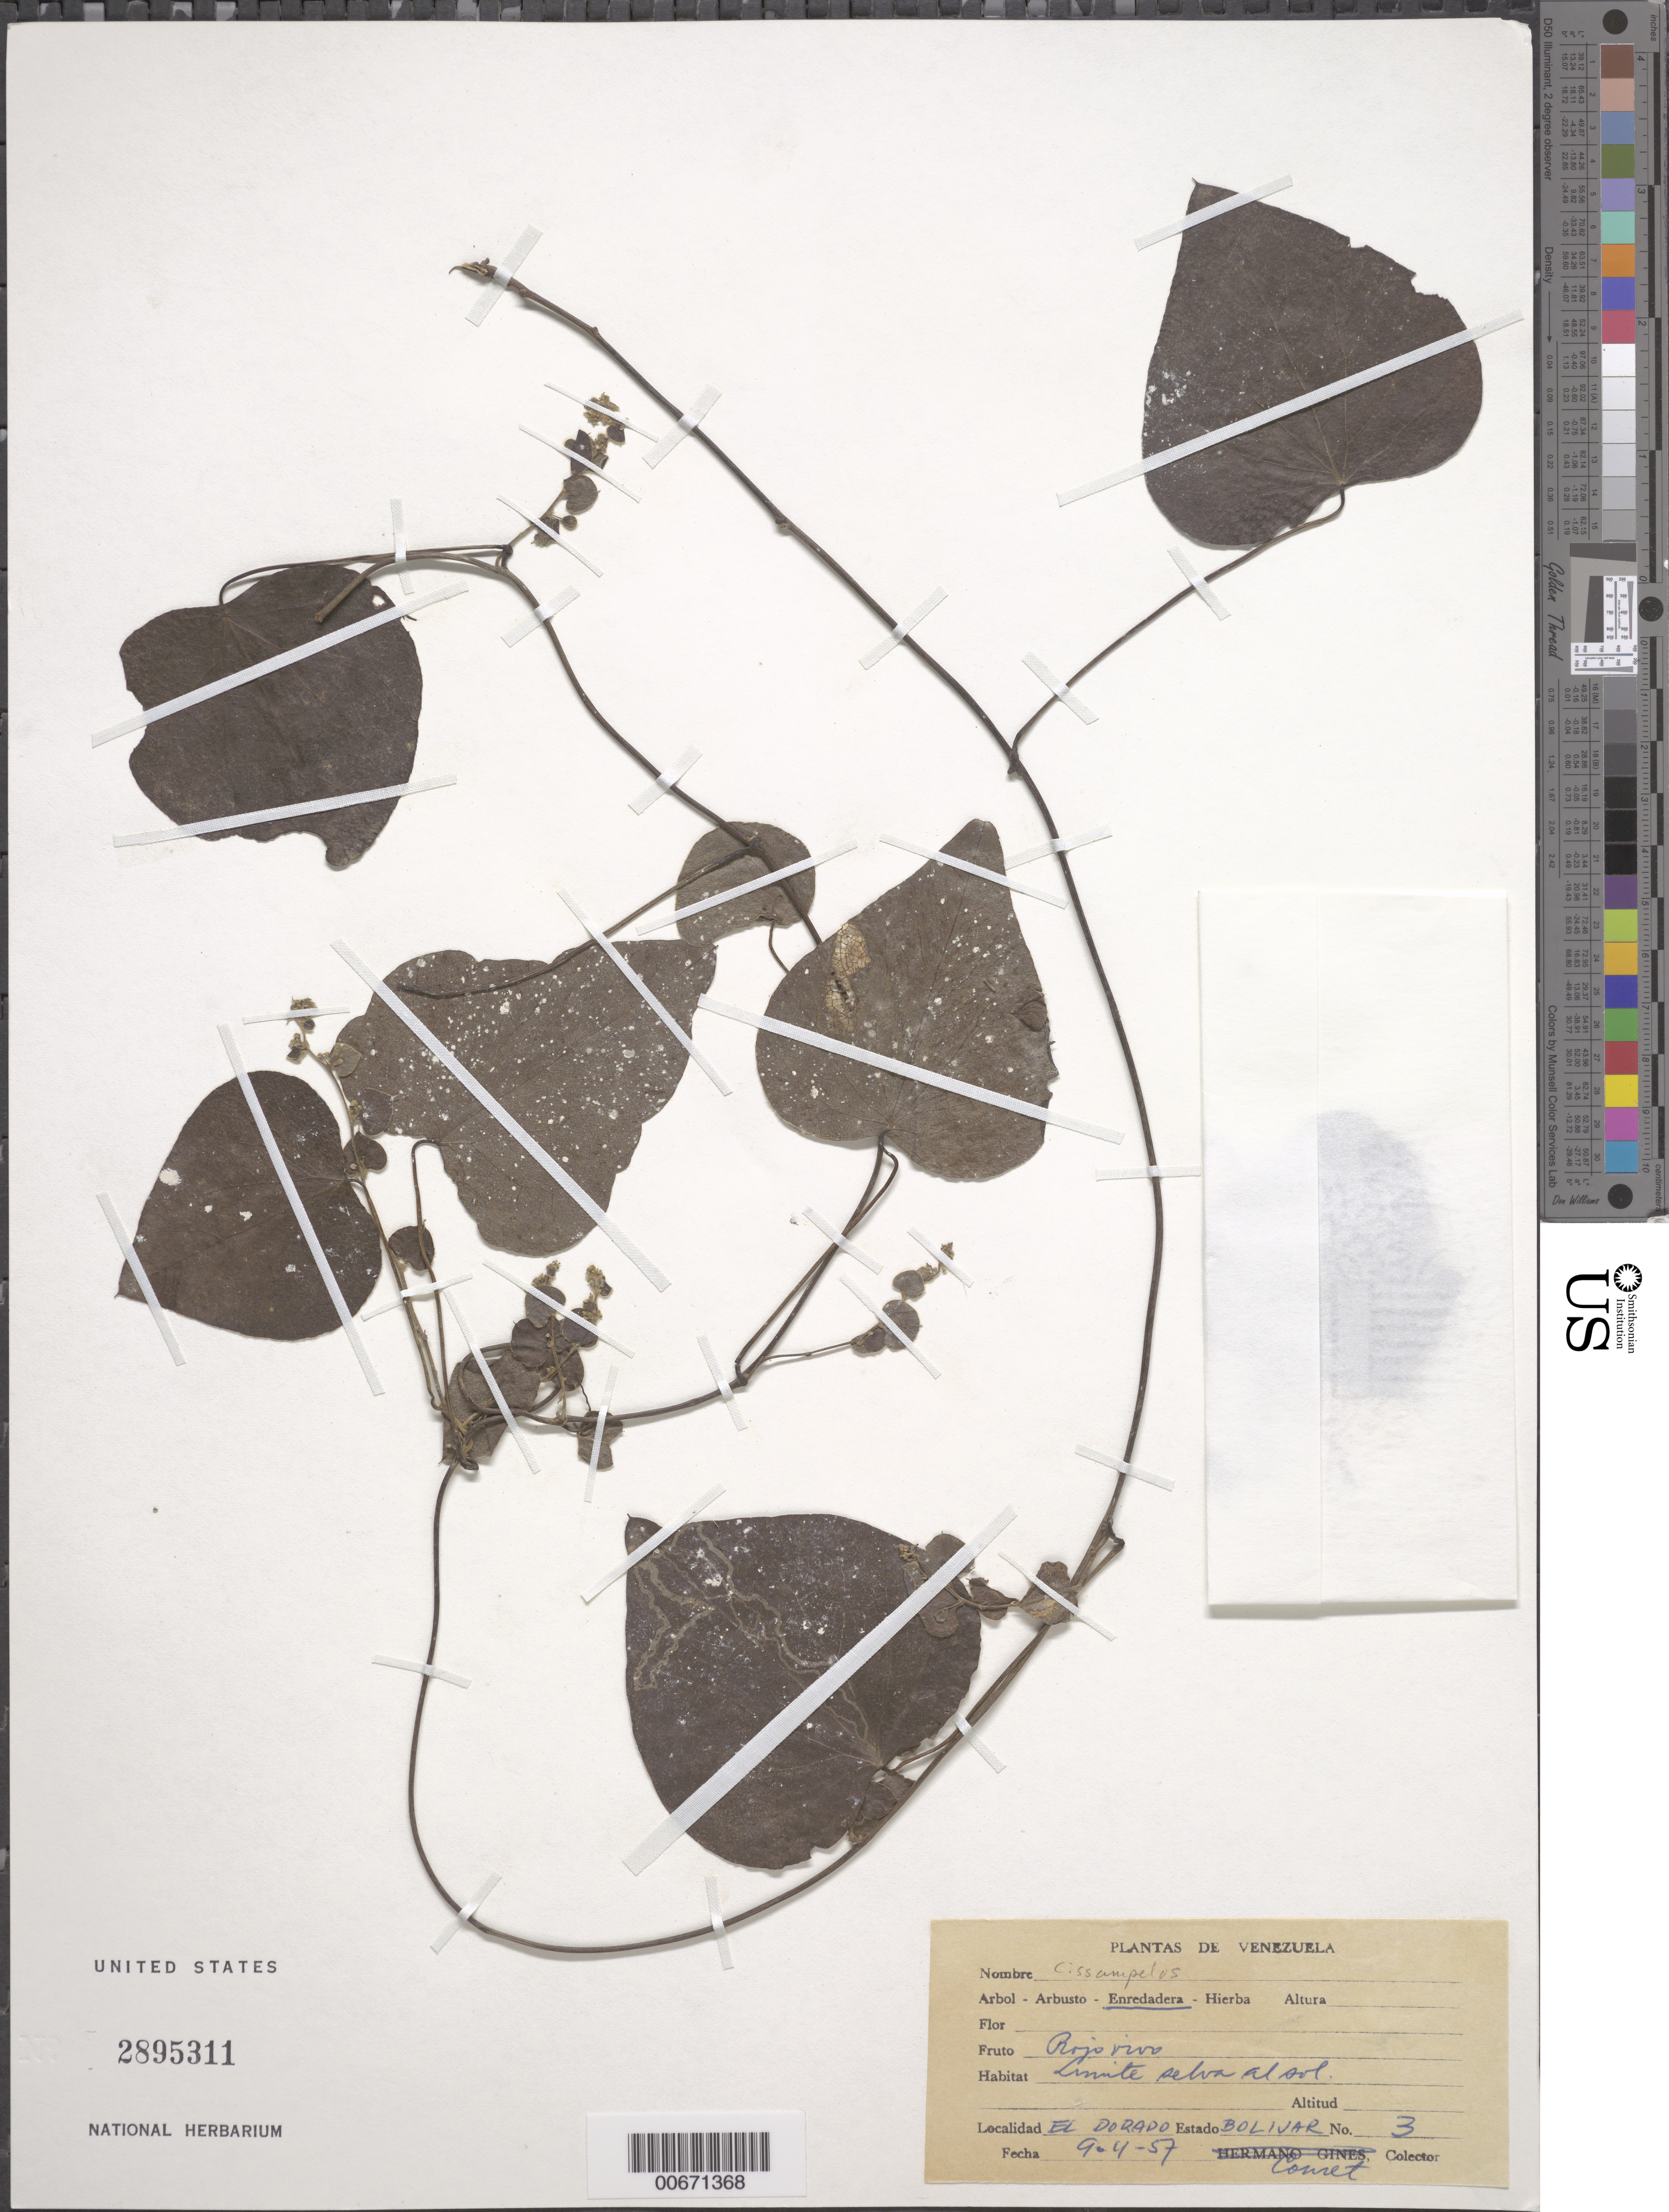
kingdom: Plantae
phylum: Tracheophyta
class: Magnoliopsida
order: Ranunculales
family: Menispermaceae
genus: Cissampelos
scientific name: Cissampelos sp.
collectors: -. Couret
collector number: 3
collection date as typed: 9-Apr-57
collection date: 1957-04-09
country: Venezuela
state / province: Bolívar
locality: El Dorado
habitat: Edge of forest in sun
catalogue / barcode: US 2895311